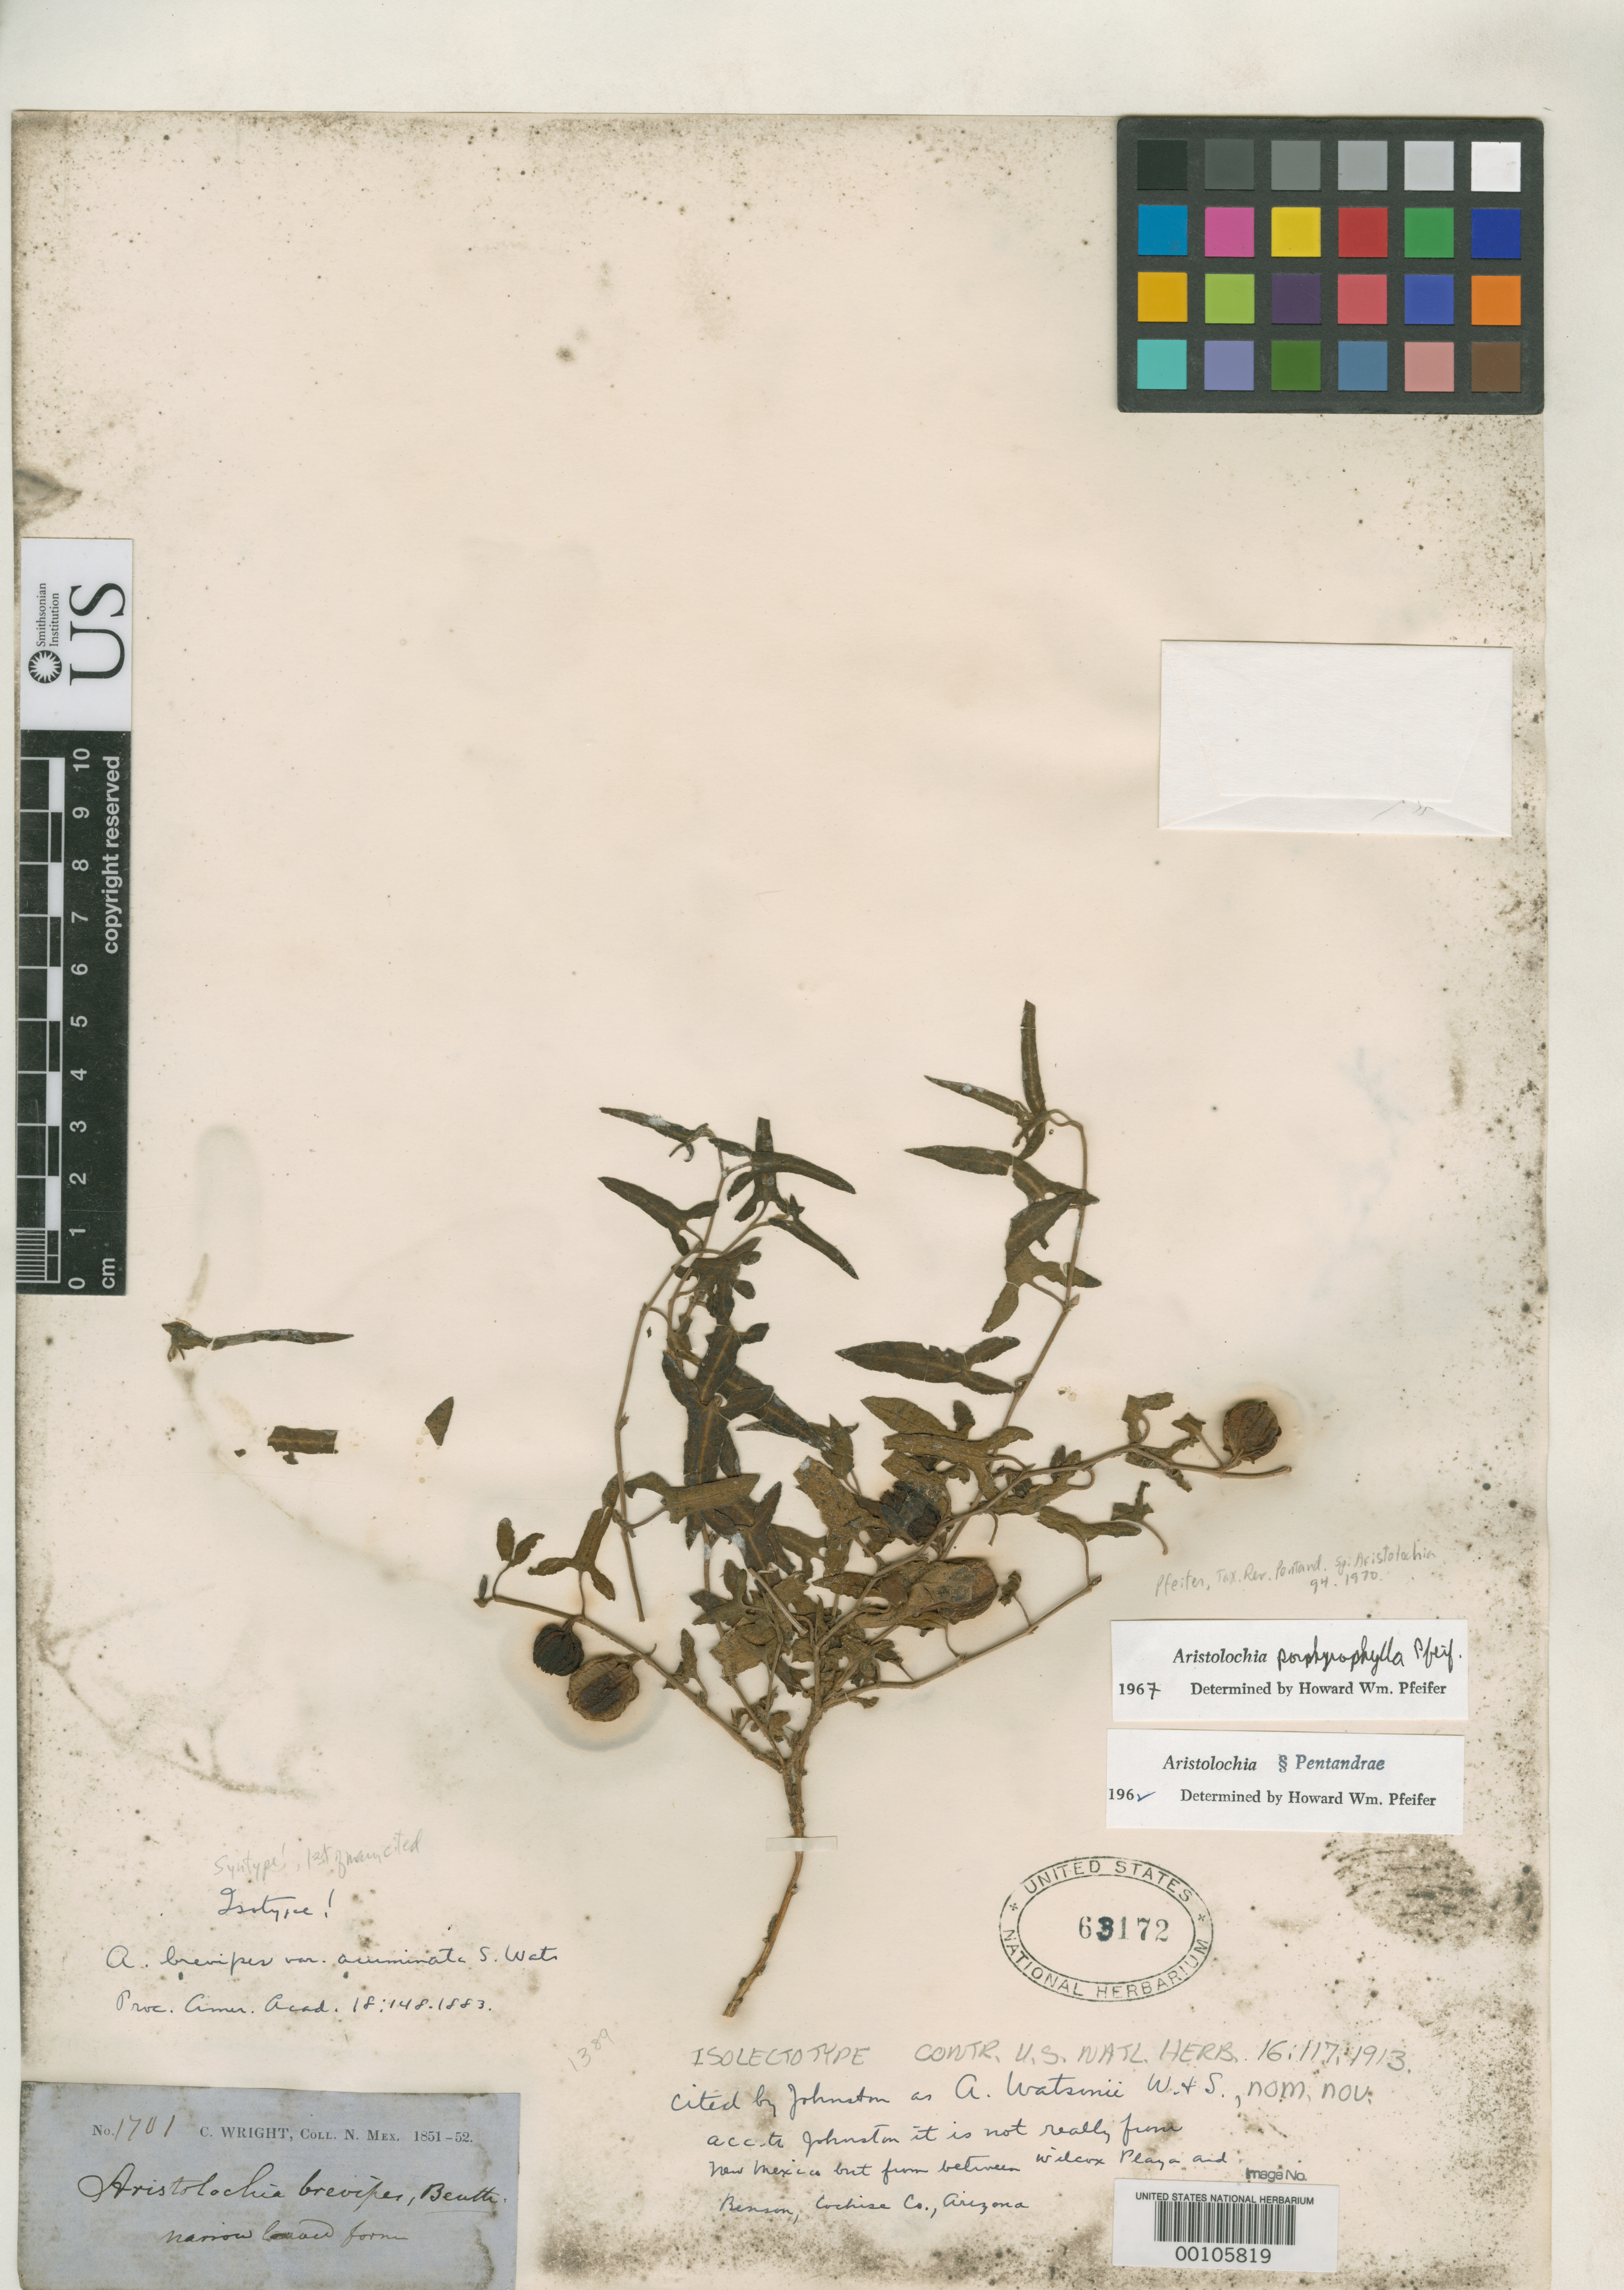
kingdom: Plantae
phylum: Tracheophyta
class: Magnoliopsida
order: Piperales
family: Aristolochiaceae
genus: Aristolochia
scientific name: Aristolochia brevipes var. acuminata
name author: S. Watson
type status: Isosyntype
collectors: C. Wright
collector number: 1701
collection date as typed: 1851 to -- --- 1852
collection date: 1851/1852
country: United States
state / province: Arizona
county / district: Cochise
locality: "N. Mex." [as annotated, from Arizona, between Wilcox Playa and Benson]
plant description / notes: Lectotypified by Pfeifer in Brittonia 28:352 (1976) but without specifying which of 2 sheets is the lectotype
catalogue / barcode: US 63172